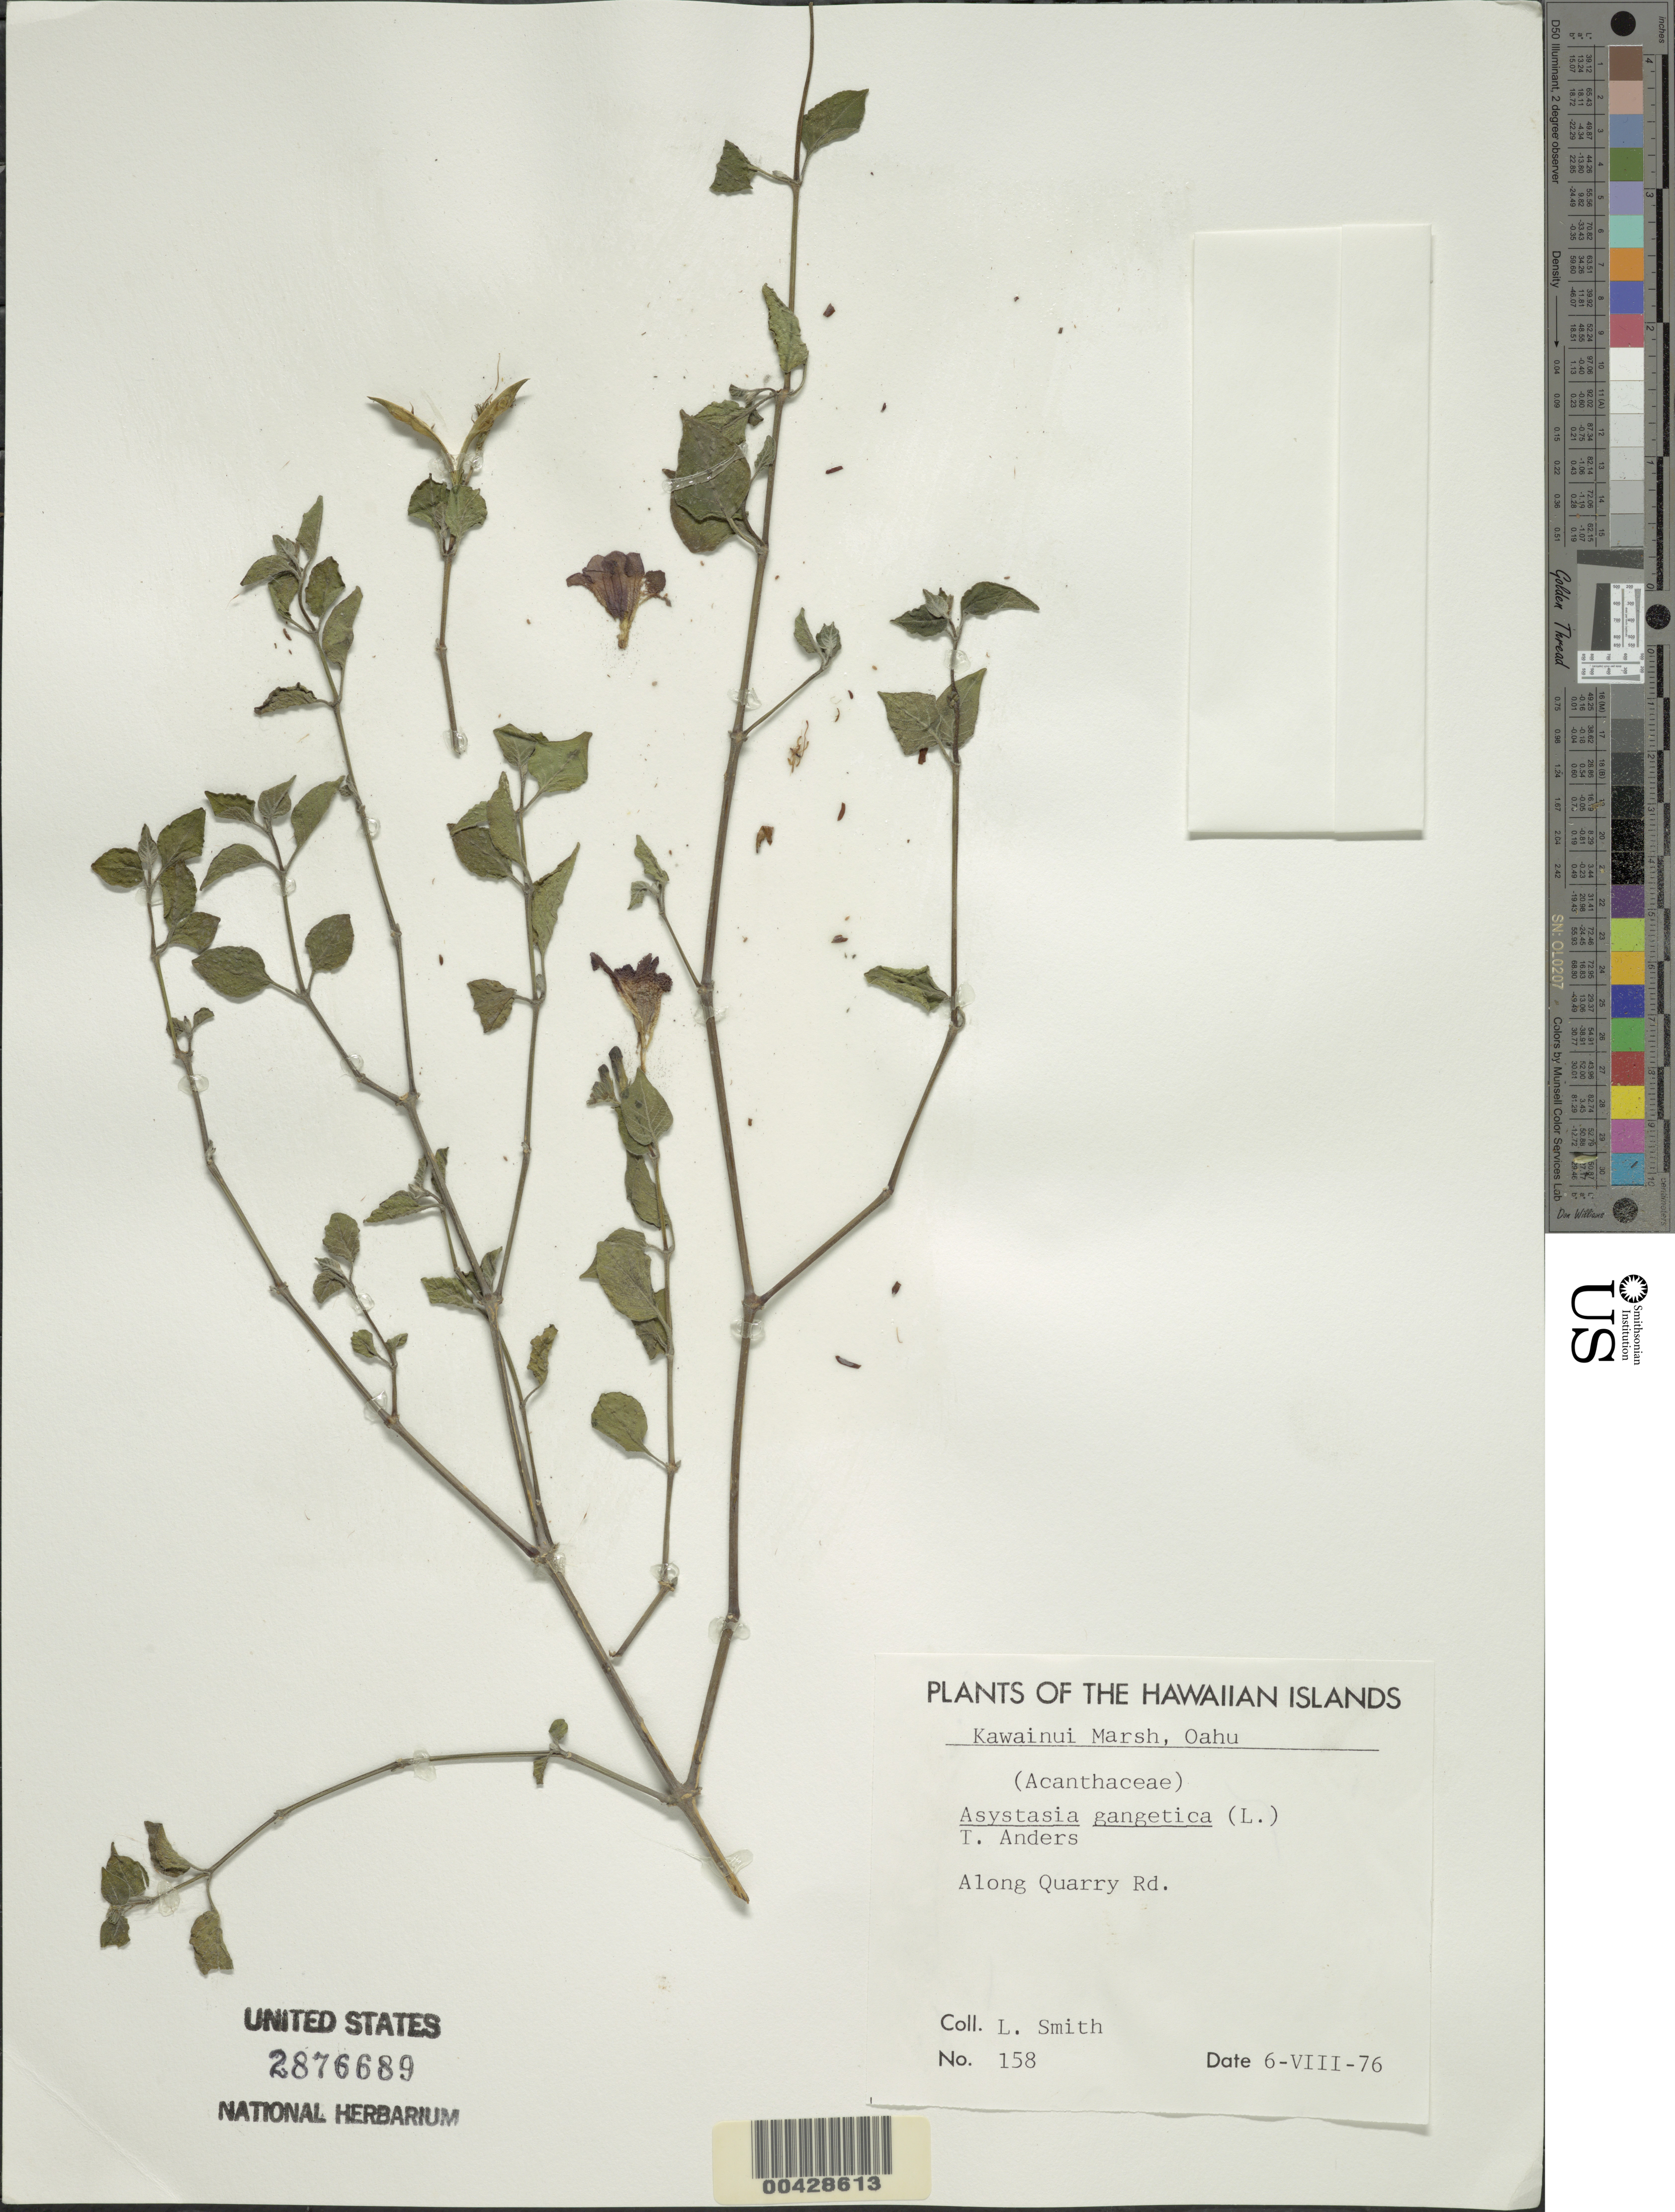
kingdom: Plantae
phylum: Tracheophyta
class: Magnoliopsida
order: Lamiales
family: Acanthaceae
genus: Asystasia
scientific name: Asystasia gangetica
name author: (L.) T. Anderson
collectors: L. Smith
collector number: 158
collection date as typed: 6 Aug 1976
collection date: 1976-08-06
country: United States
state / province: Hawaii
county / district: Honolulu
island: Oahu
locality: Kawainui Marsh, along Quarry Road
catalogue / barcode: US 2876689